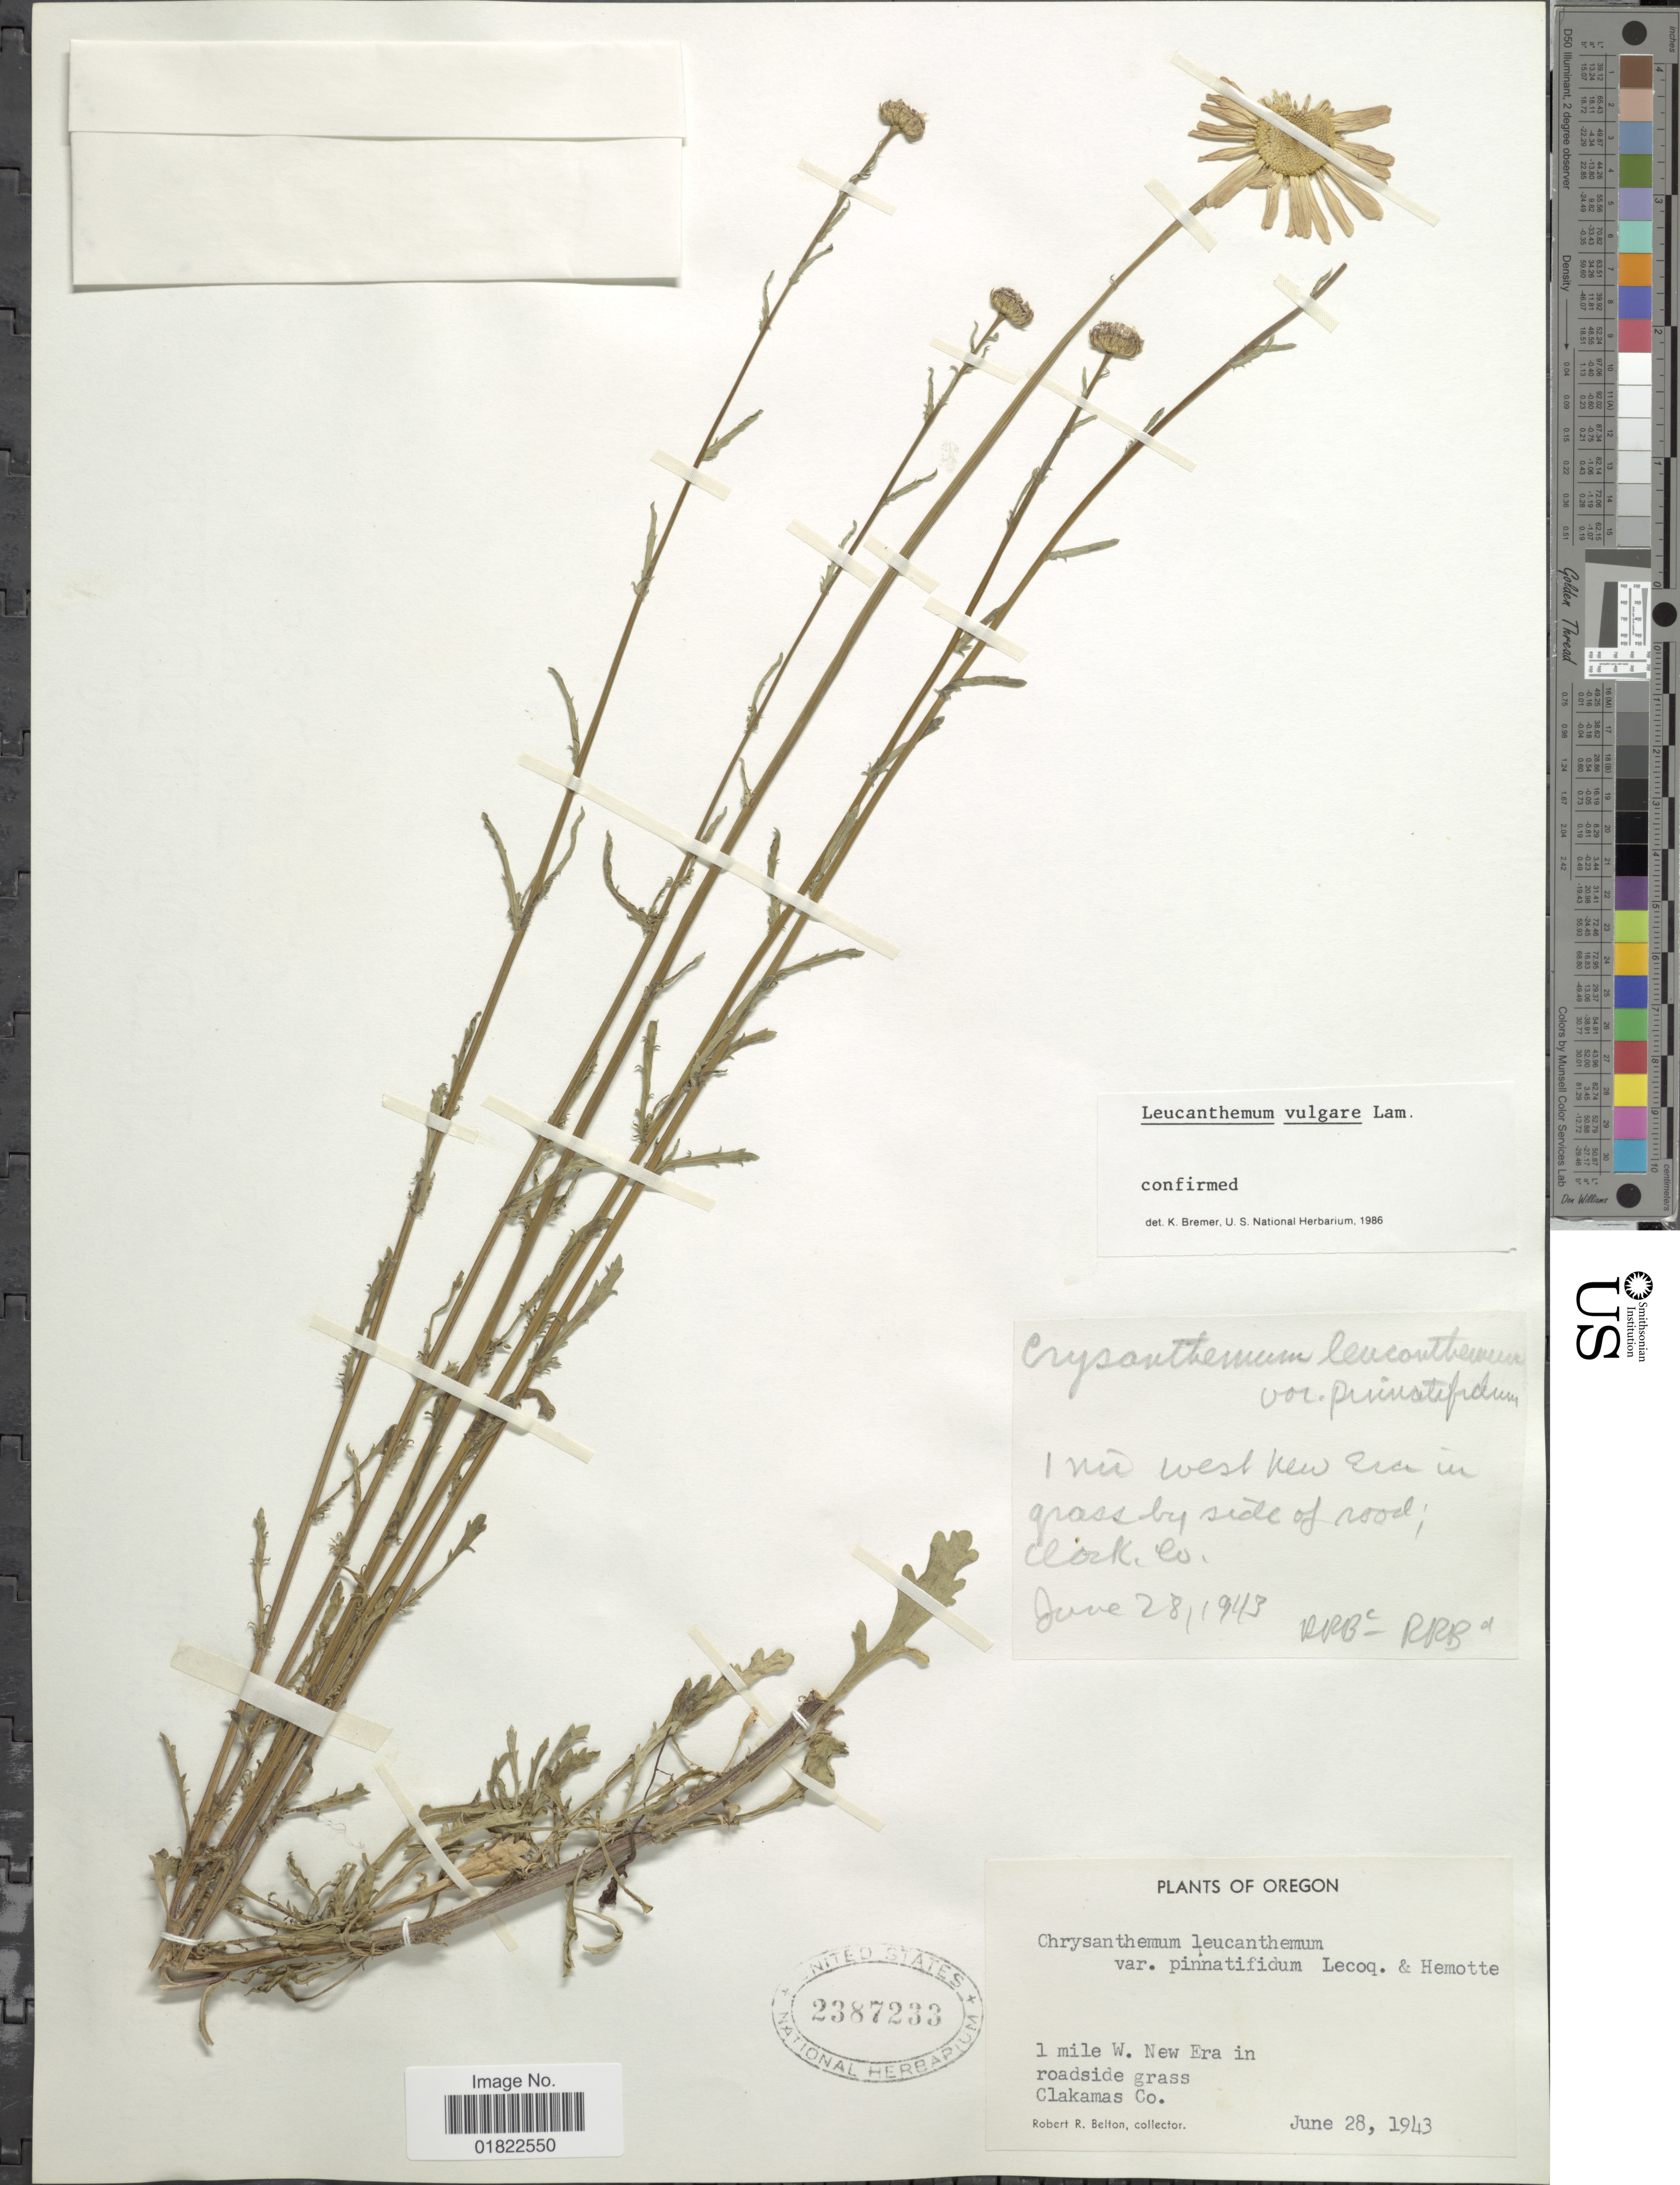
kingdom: Plantae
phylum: Tracheophyta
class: Magnoliopsida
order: Asterales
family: Asteraceae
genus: Leucanthemum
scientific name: Leucanthemum vulgare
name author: Lam.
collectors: R. Belton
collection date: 1943-06-28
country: United States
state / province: Oregon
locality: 1 mile W New Era in roadside grass Clakamas Co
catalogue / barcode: US 2387233